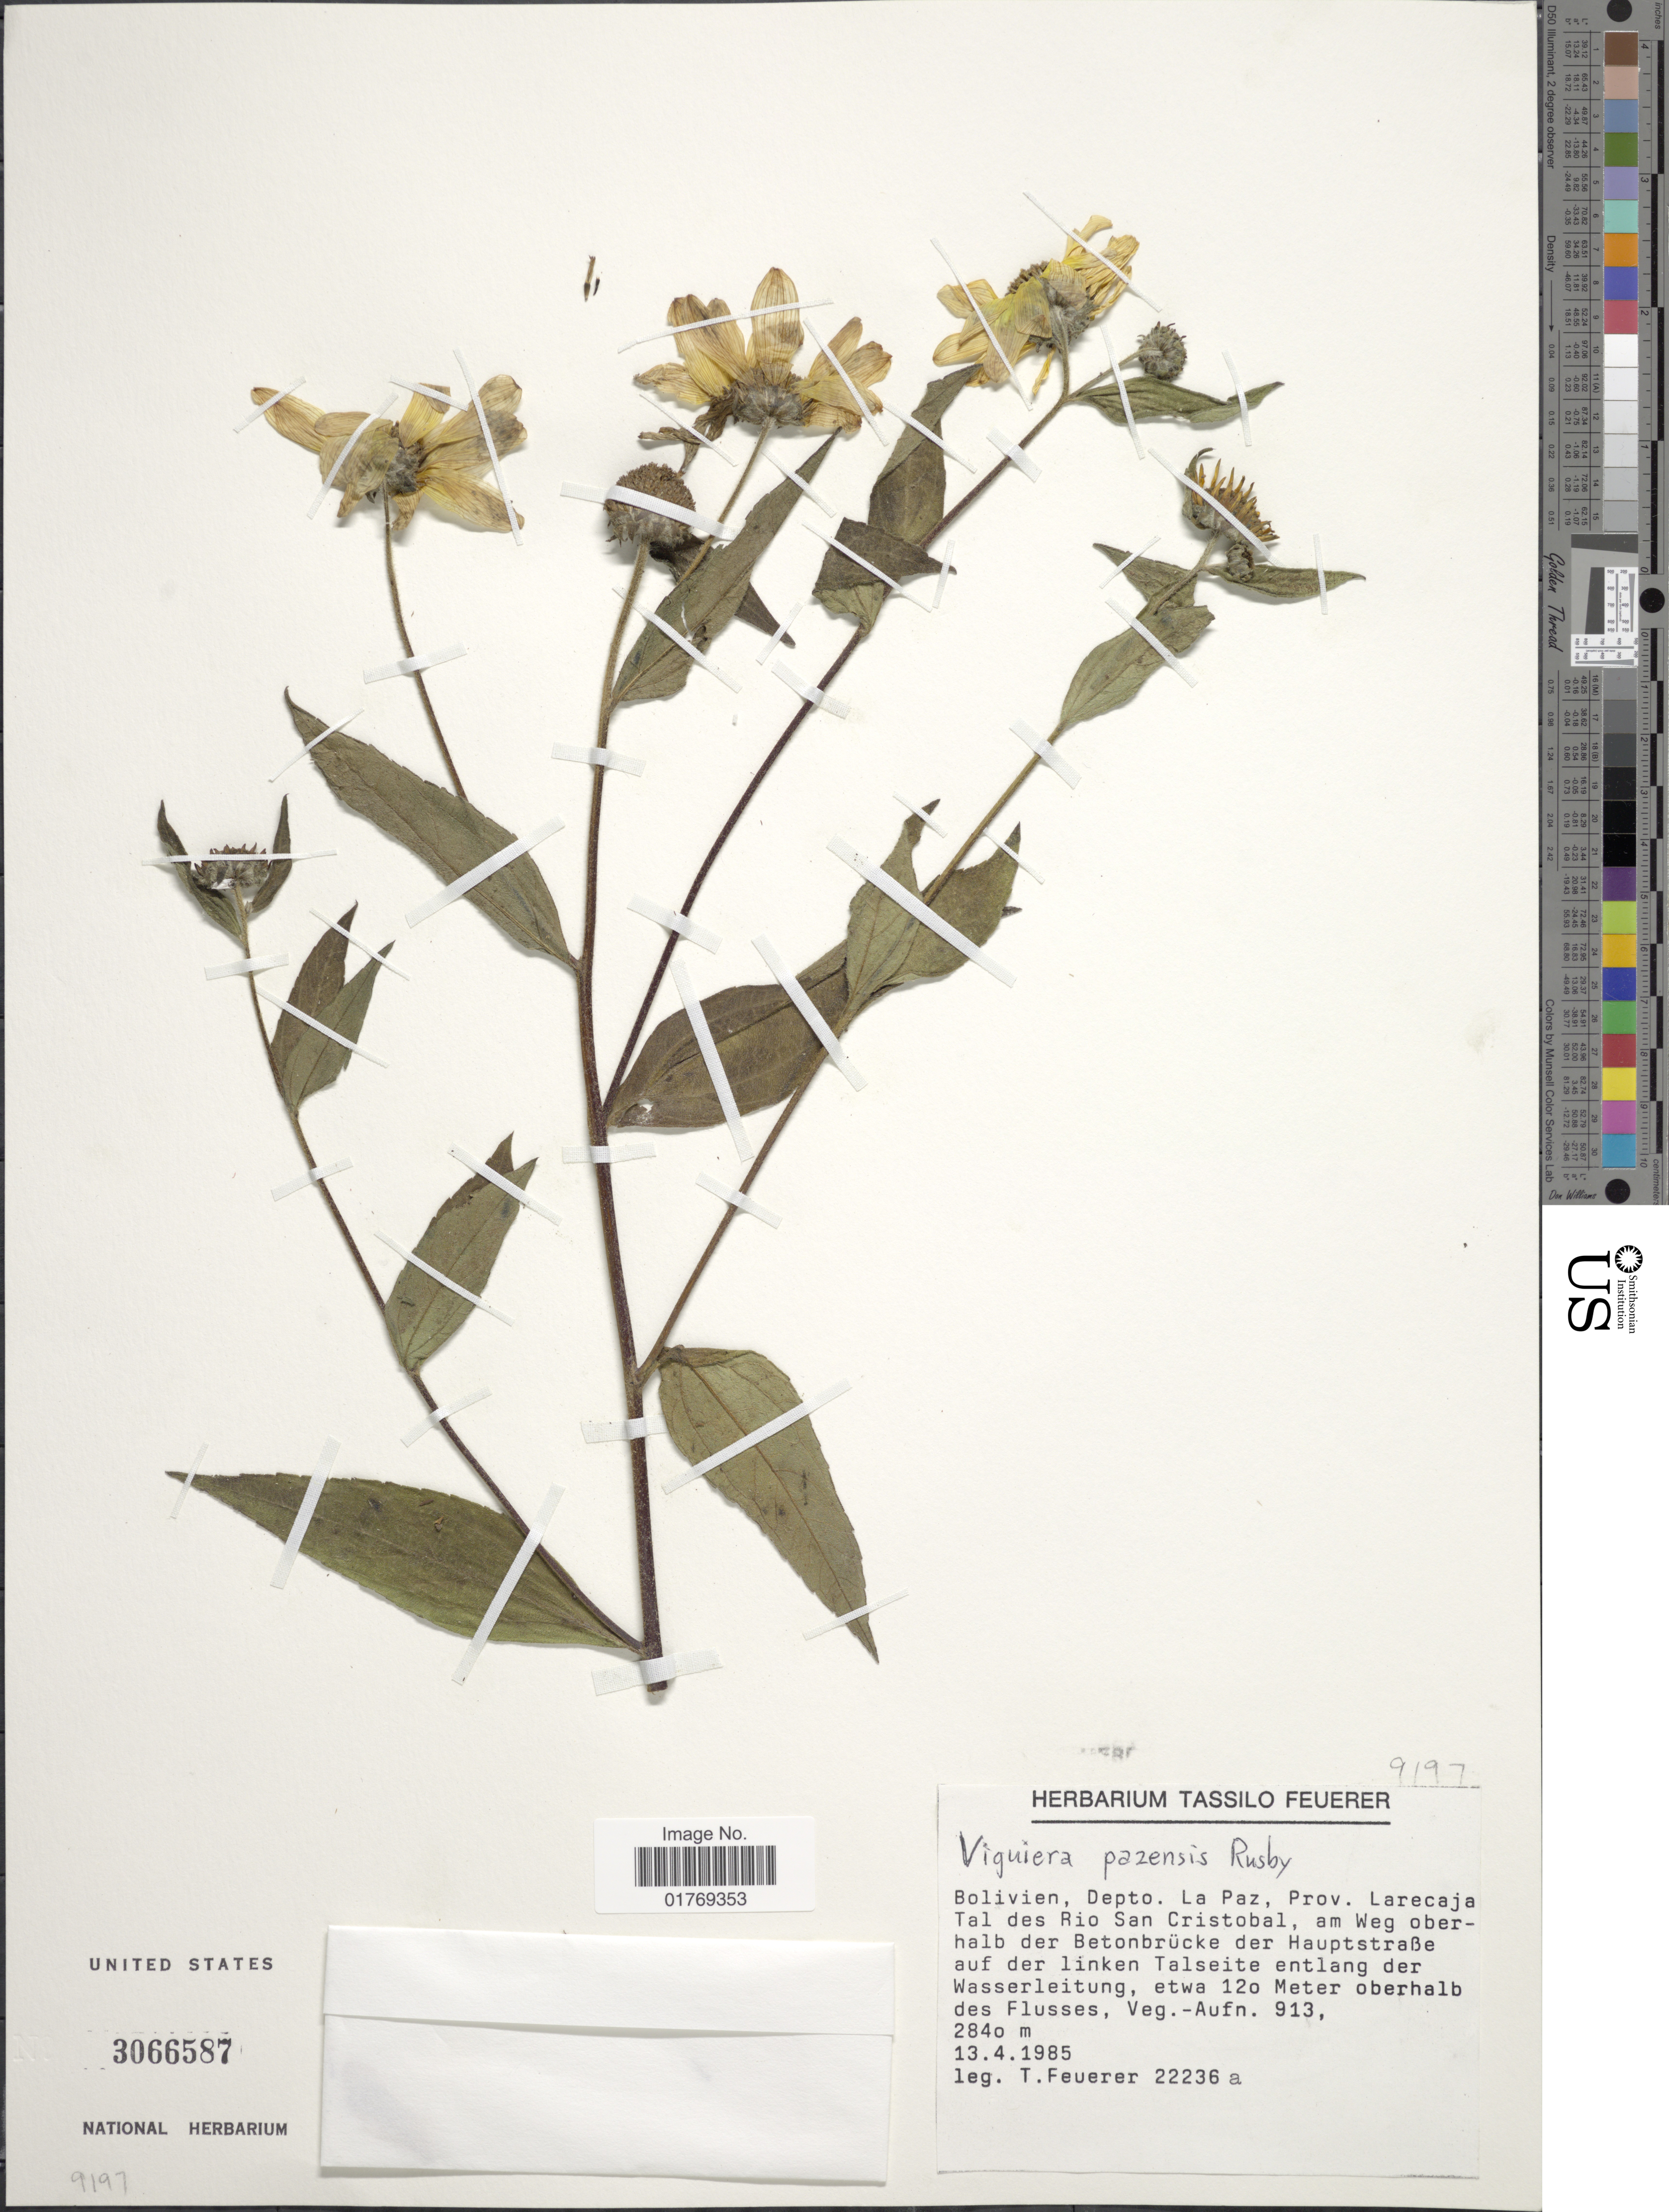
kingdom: Plantae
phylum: Tracheophyta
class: Magnoliopsida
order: Asterales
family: Asteraceae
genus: Viguiera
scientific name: Viguiera sp.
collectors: T. Feuerer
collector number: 22236a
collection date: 1985-04-13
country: Bolivia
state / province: La Paz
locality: Bolivien, Depto. La Paz, Prov. Larecaja Tal des Rio San Cristobal, am Weg oberhalb der Betonbrücke der Hauptstraße auf der linken Talseite entlang der Wasserleitung, etwa 120 Meter oberhalb des Flusses, Veg.-Aufn. 913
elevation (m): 2840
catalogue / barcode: US 3066587